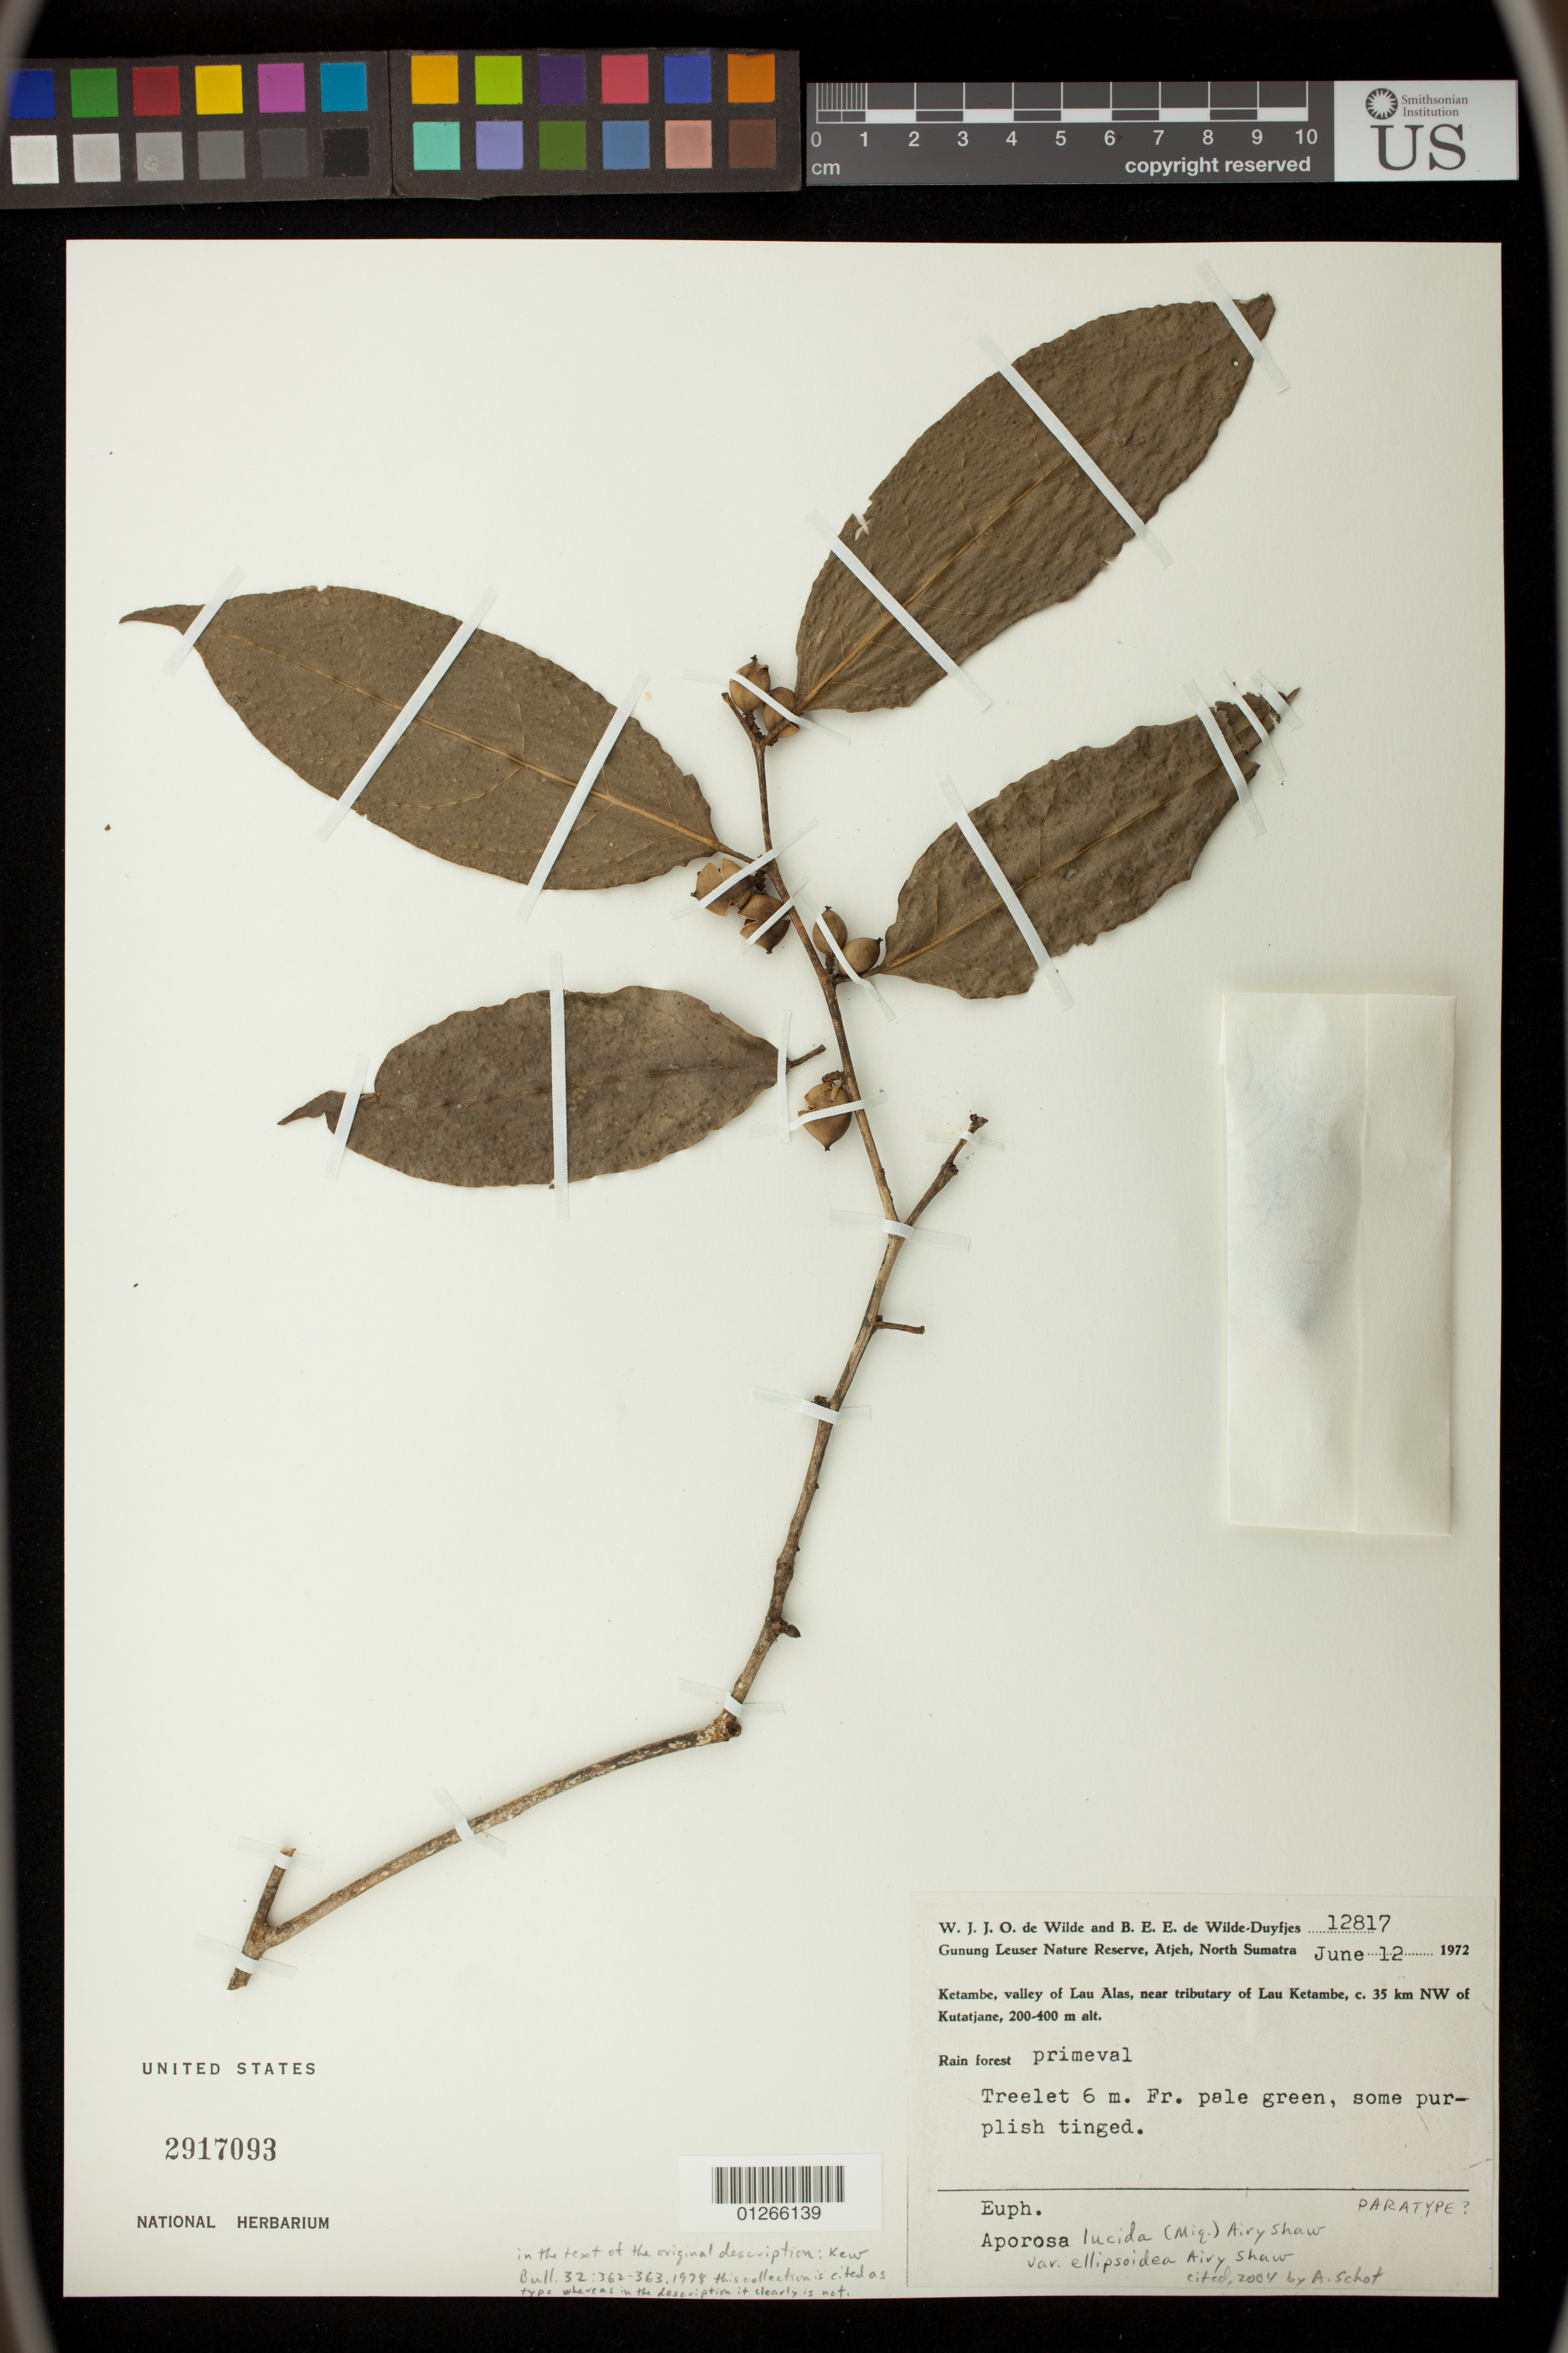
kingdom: Plantae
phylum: Tracheophyta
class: Magnoliopsida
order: Malpighiales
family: Phyllanthaceae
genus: Aporosa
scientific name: Aporosa lucida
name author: (Miq.) Airy Shaw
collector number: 12817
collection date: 1972-06-12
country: Indonesia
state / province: Sumatra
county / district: Aceh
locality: Gunung Leuser Nature Reserve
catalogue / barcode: US 2917093